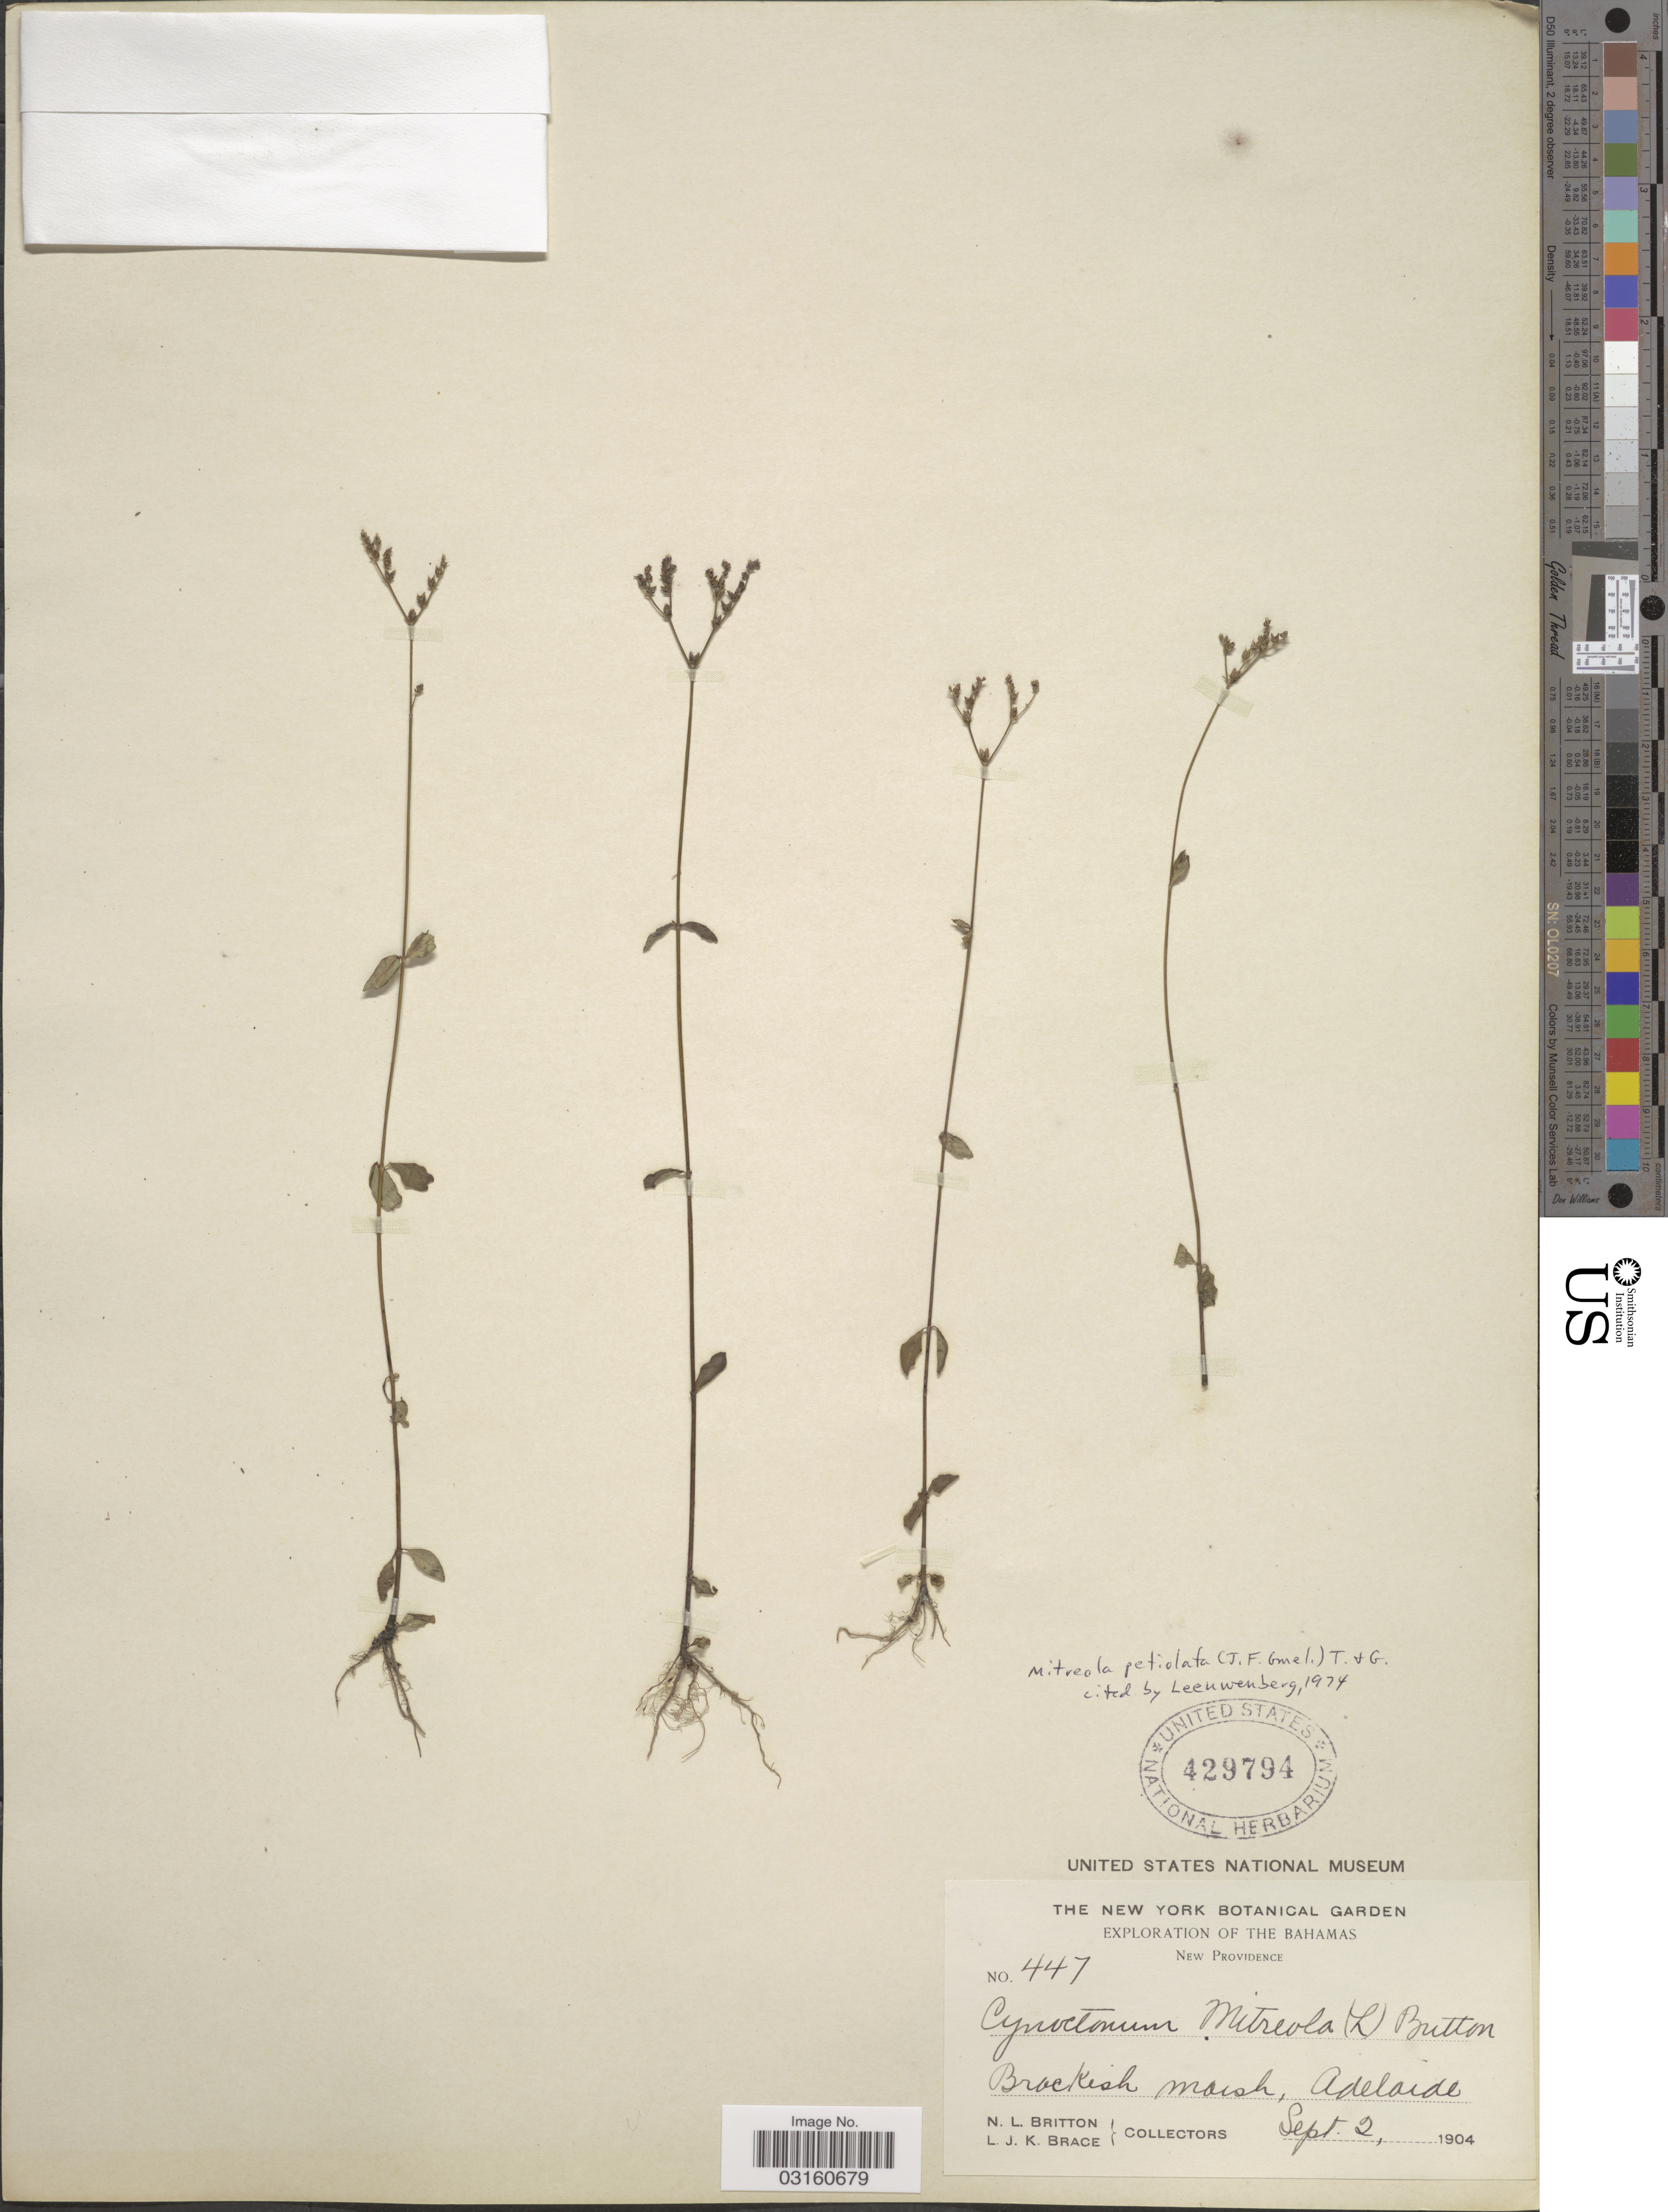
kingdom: Plantae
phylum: Tracheophyta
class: Magnoliopsida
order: Gentianales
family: Loganiaceae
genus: Mitreola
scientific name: Mitreola petiolata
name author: (J.F. Gmel.) Torr. & A. Gray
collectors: N. Britton & L. J. K. Brace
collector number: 447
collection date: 1904-09-02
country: Bahamas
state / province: New Providence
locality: Brackish marsh, Adelaide.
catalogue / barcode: US 429794